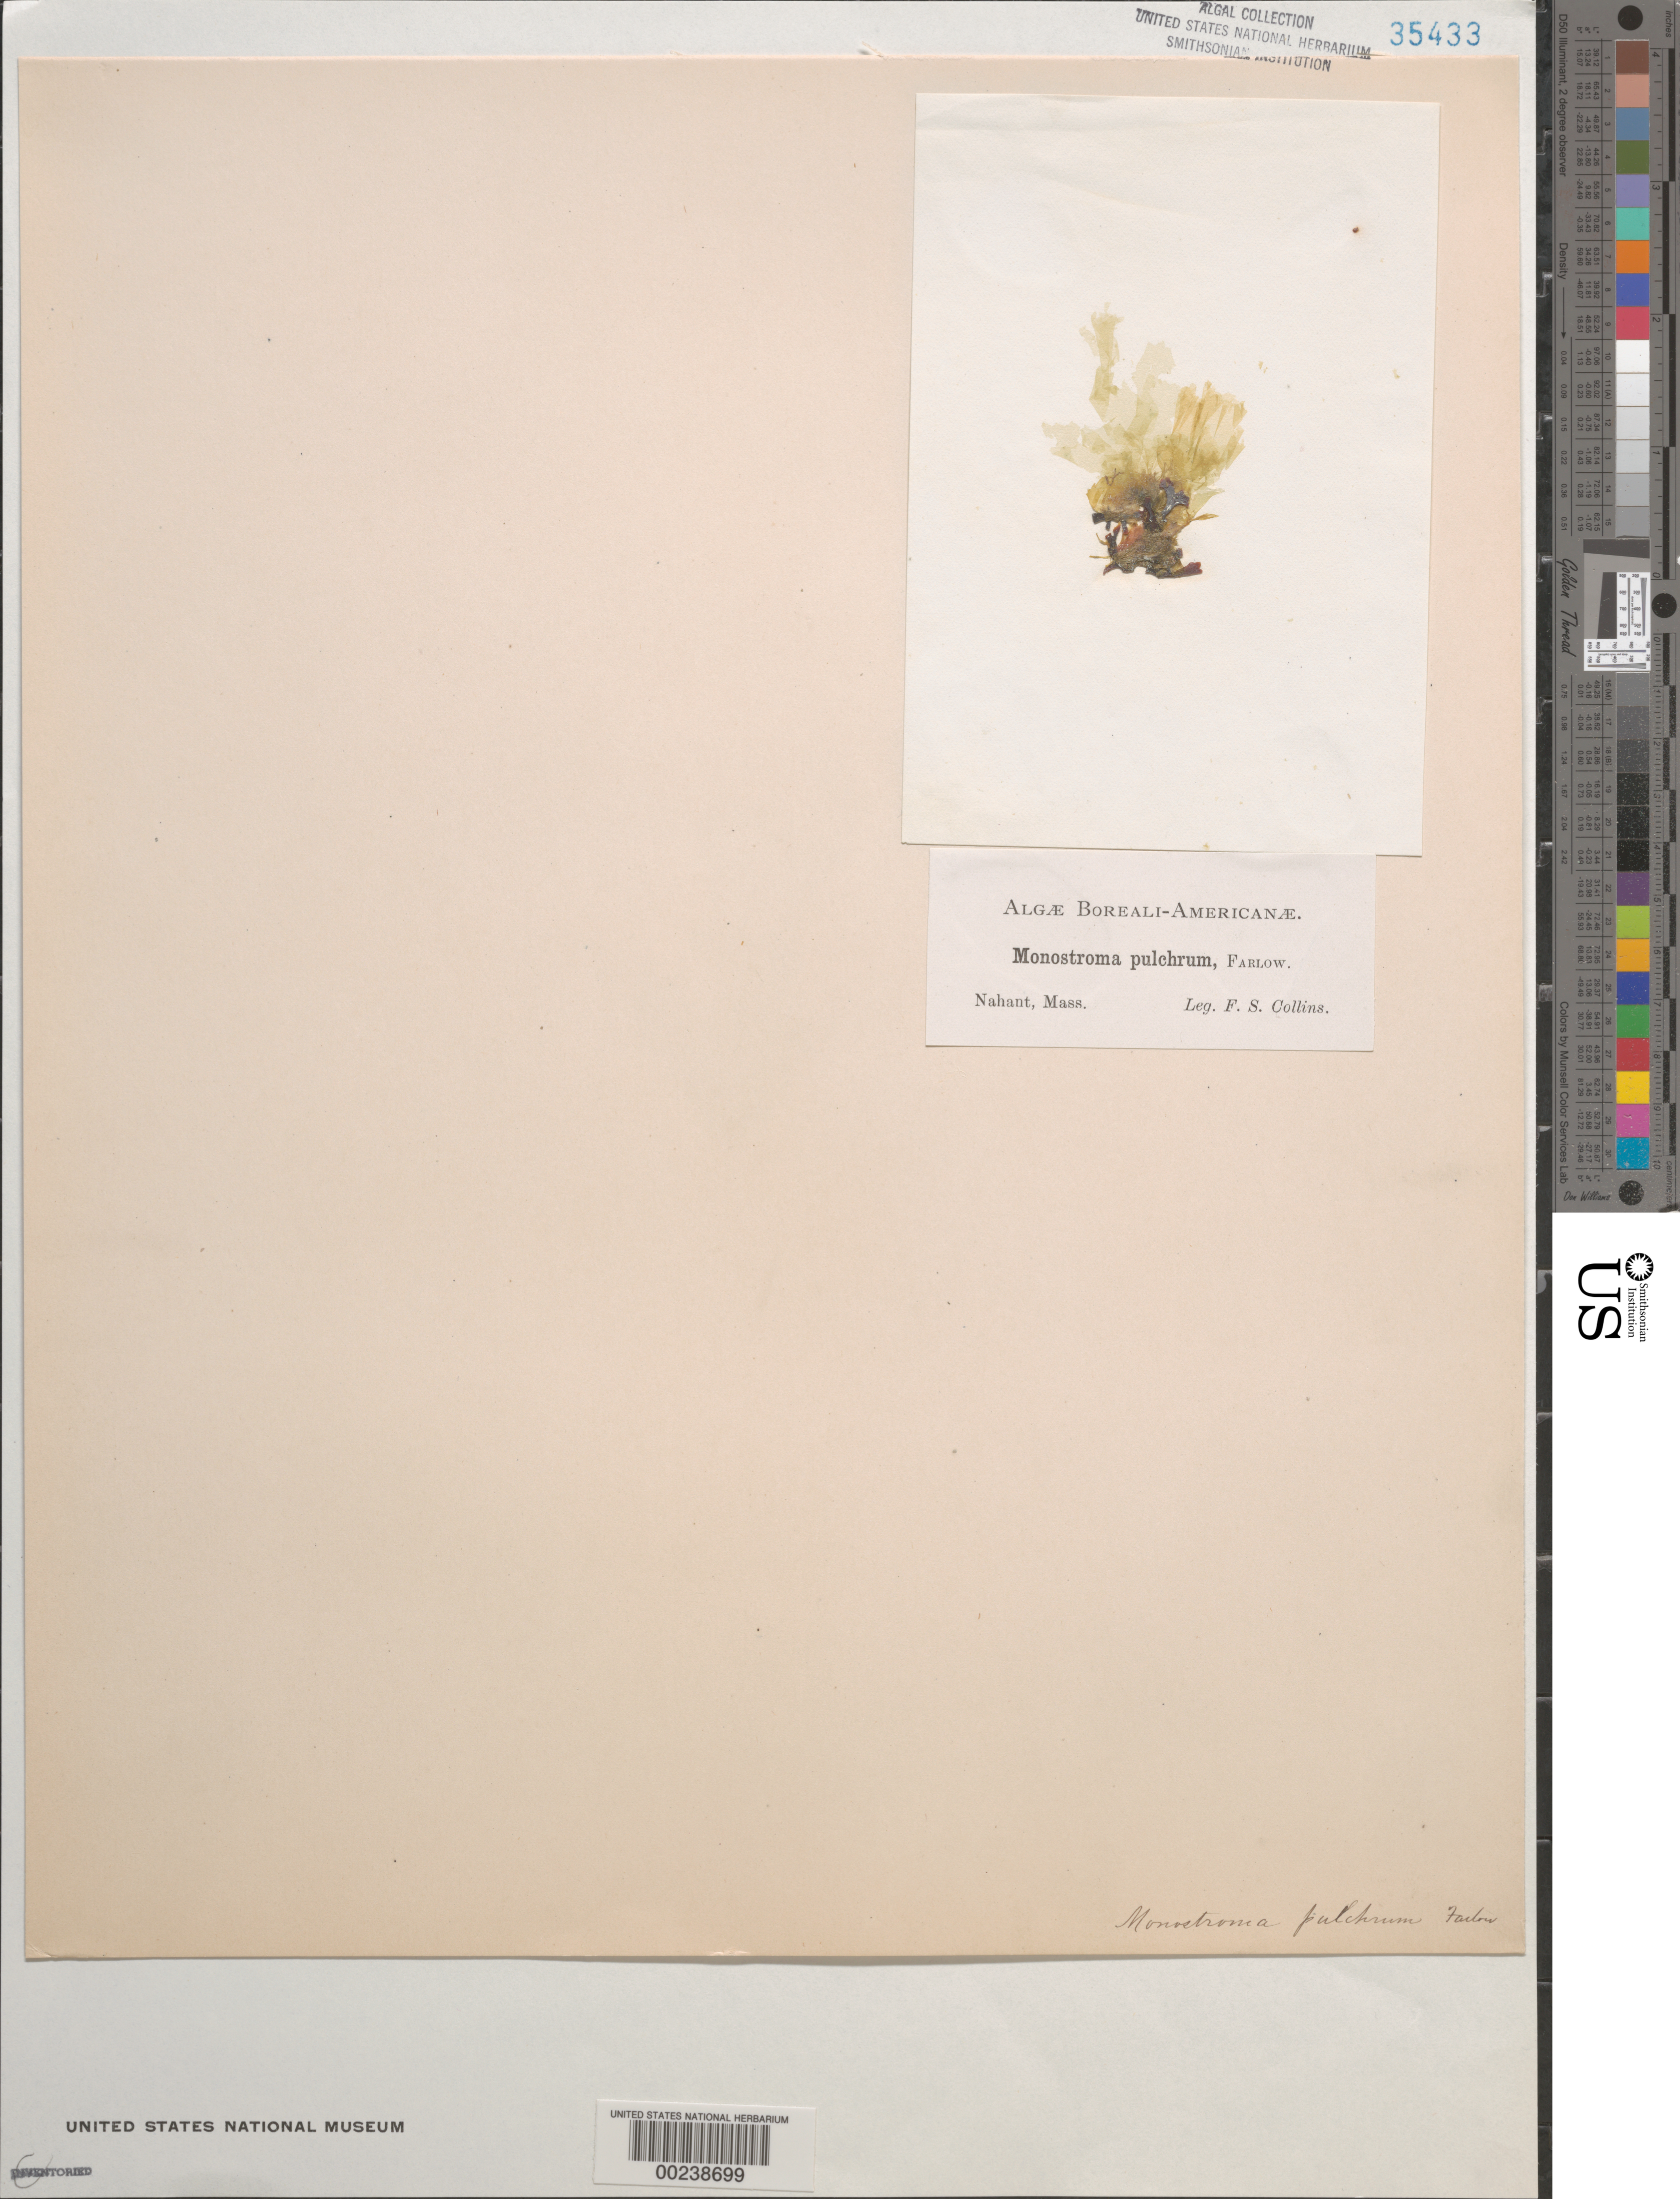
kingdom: Plantae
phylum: Chlorophyta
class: Ulvophyceae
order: Ulvales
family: Gayraliaceae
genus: Protomonostroma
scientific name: Protomonostroma undulatum f. pulchrum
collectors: F. Collins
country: United States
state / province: Massachusetts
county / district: Essex County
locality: Nahant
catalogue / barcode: US 35433